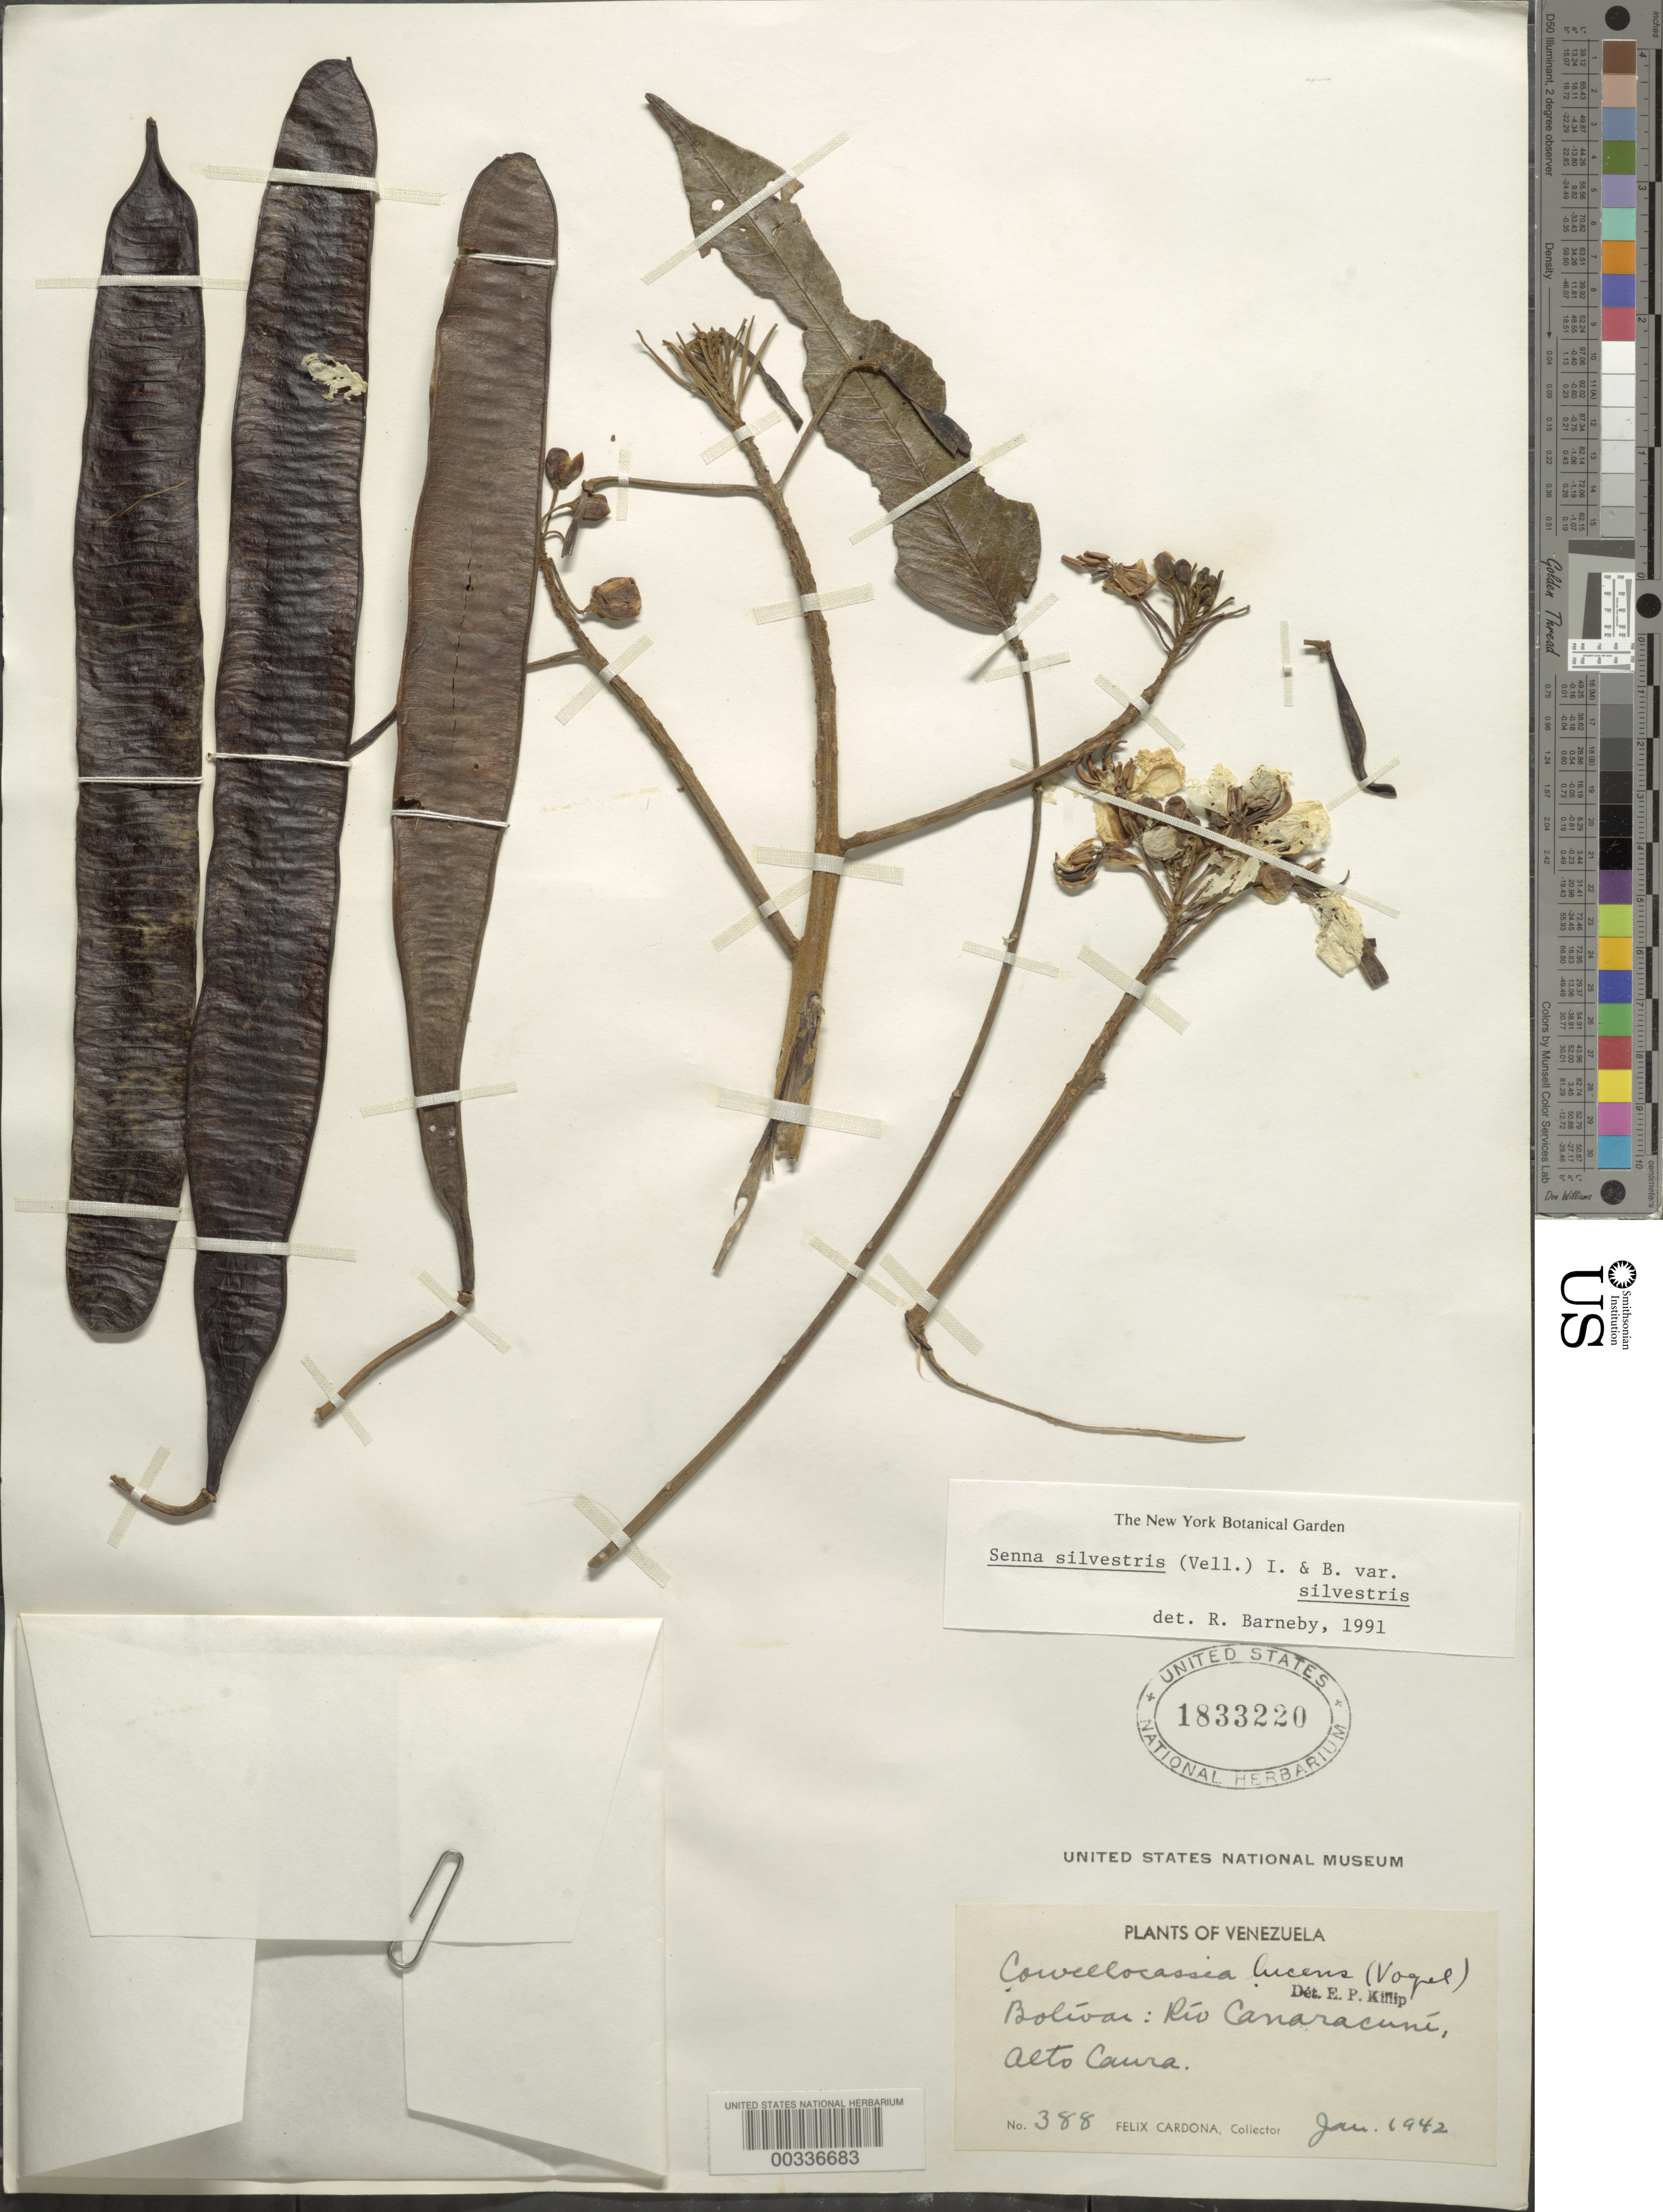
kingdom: Plantae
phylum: Tracheophyta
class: Magnoliopsida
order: Fabales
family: Fabaceae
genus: Senna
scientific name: Senna silvestris var. silvestris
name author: (Vell.) H.S. Irwin & Barneby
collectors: F. Cardona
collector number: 388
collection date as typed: Jan 1942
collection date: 1942-01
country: Venezuela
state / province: Bolivar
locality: Rio canaracuni, alto caura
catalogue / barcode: US 1833220